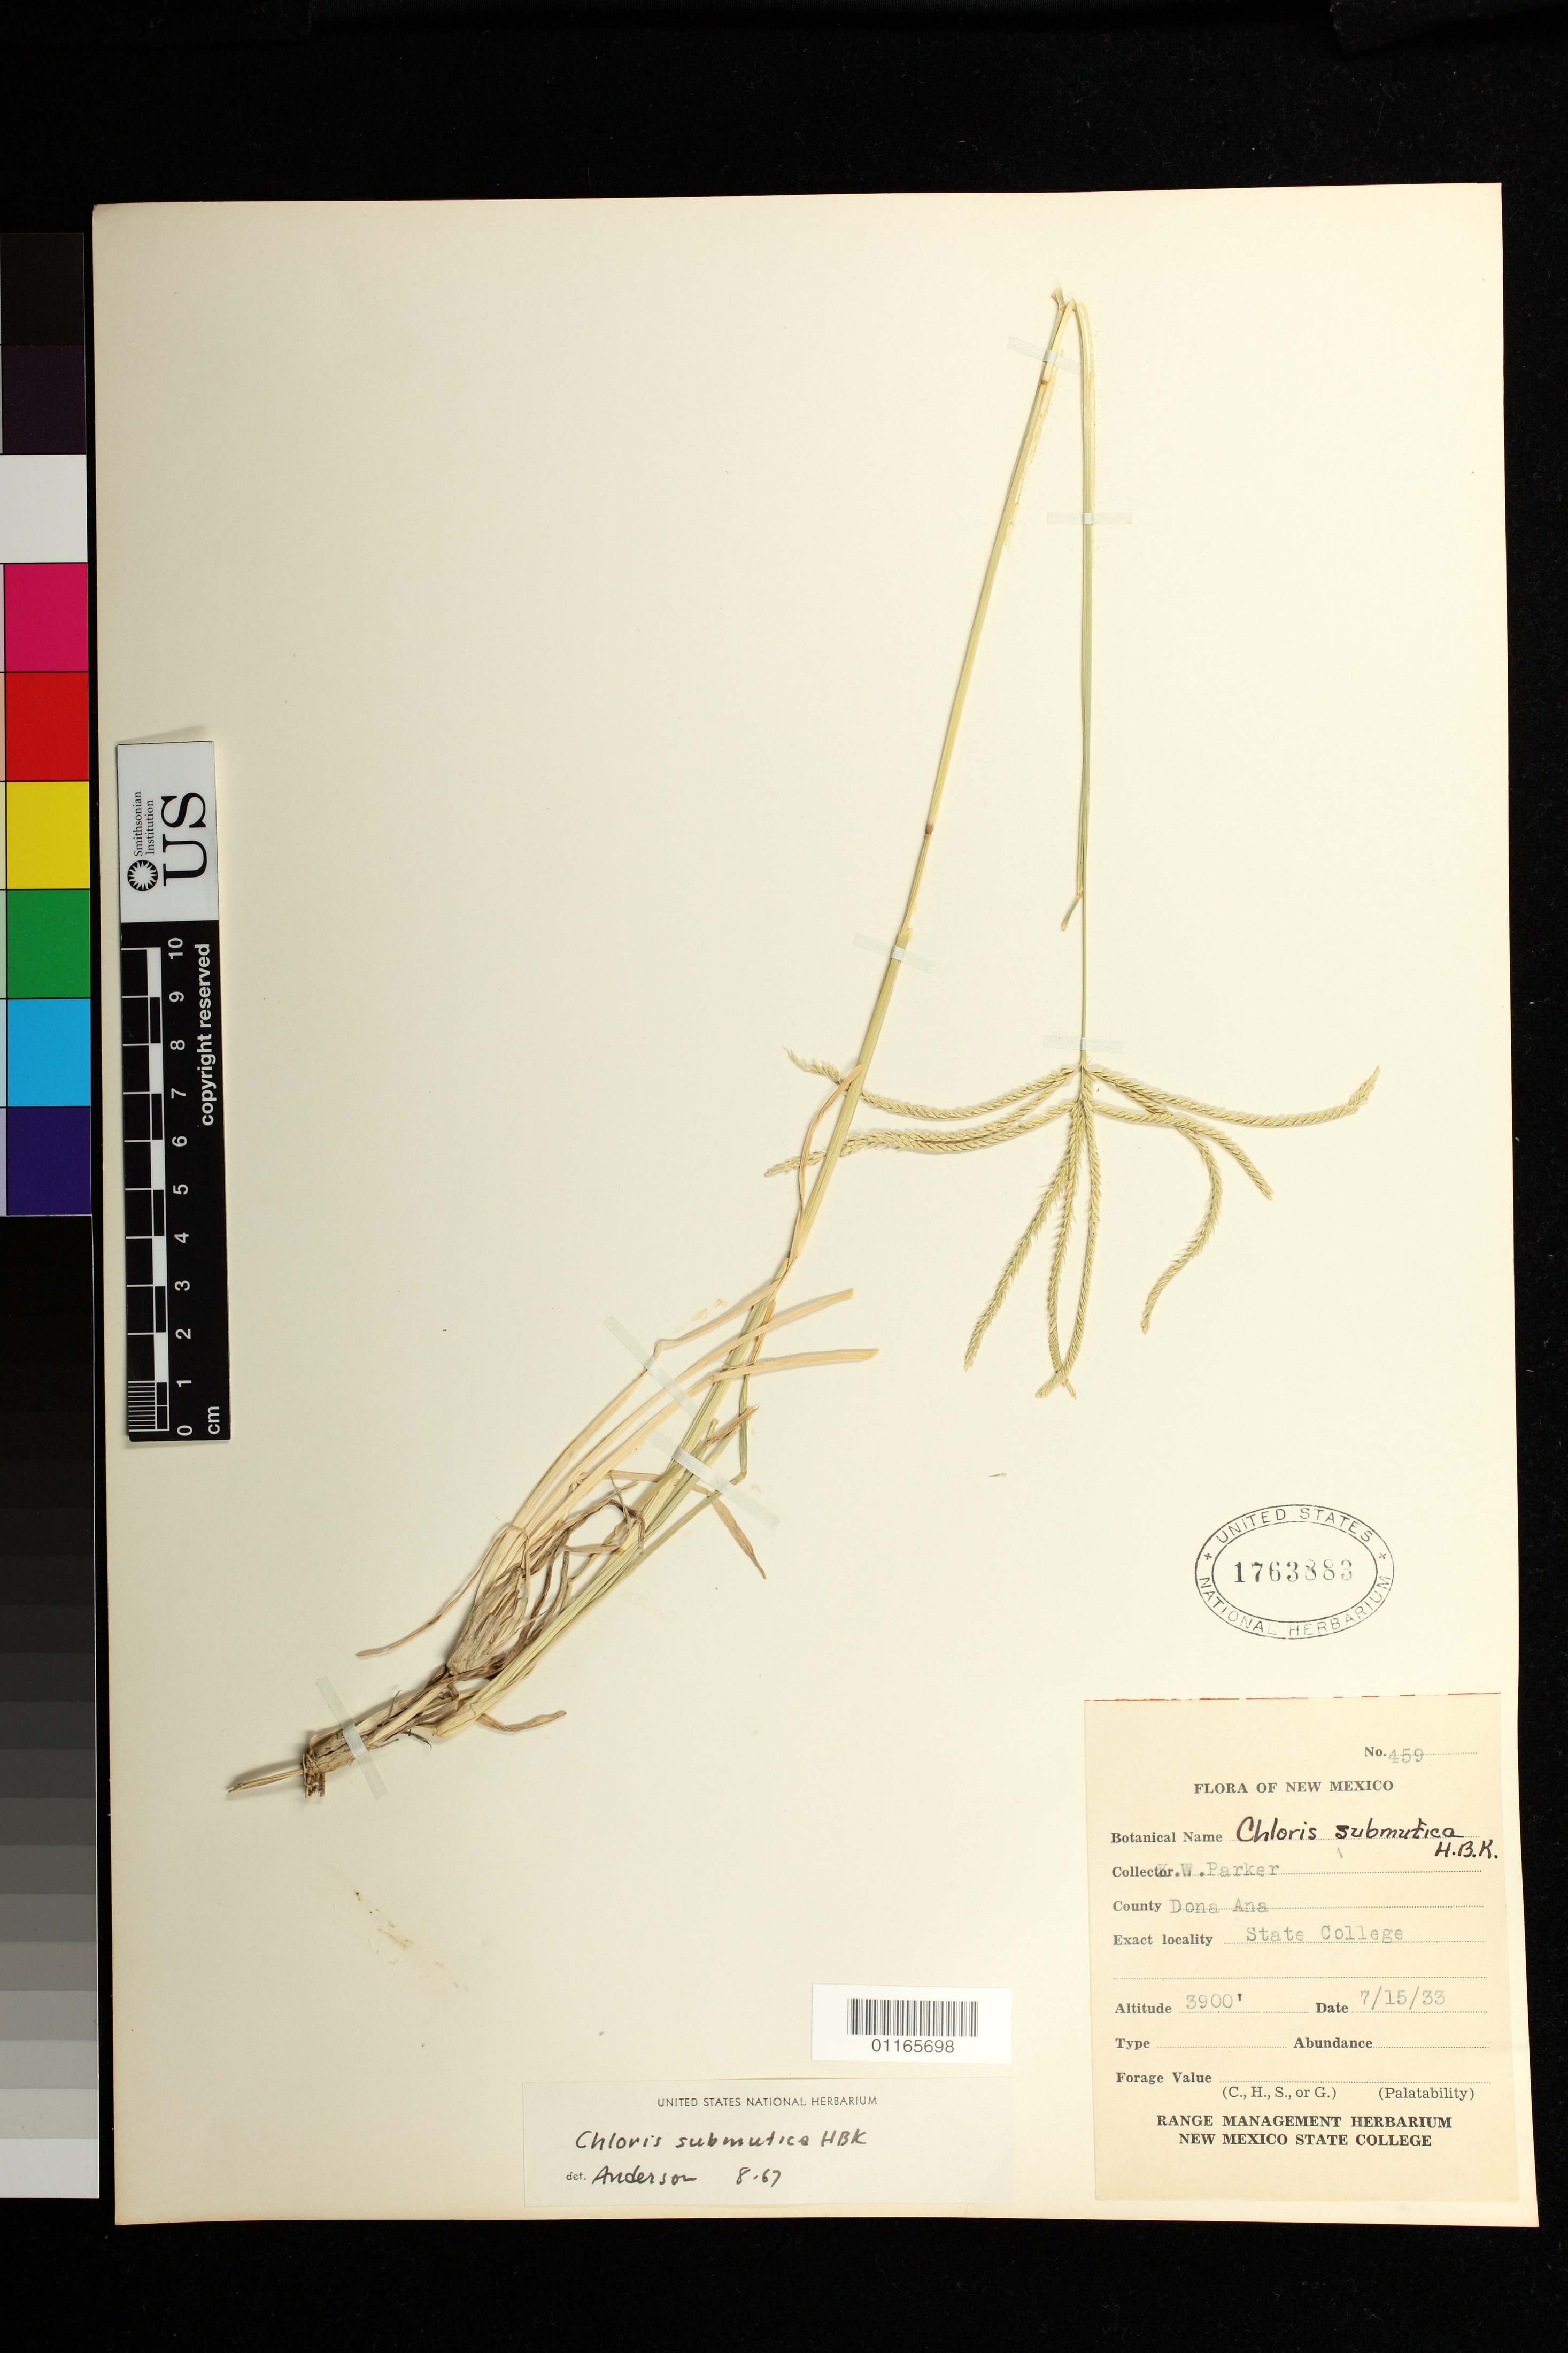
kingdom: Plantae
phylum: Tracheophyta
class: Liliopsida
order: Poales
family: Poaceae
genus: Chloris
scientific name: Chloris submutica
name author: Kunth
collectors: K. Parker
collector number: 459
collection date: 1933-07-15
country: United States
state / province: New Mexico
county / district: Dona Ana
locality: State College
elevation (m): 1189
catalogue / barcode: US 1763883